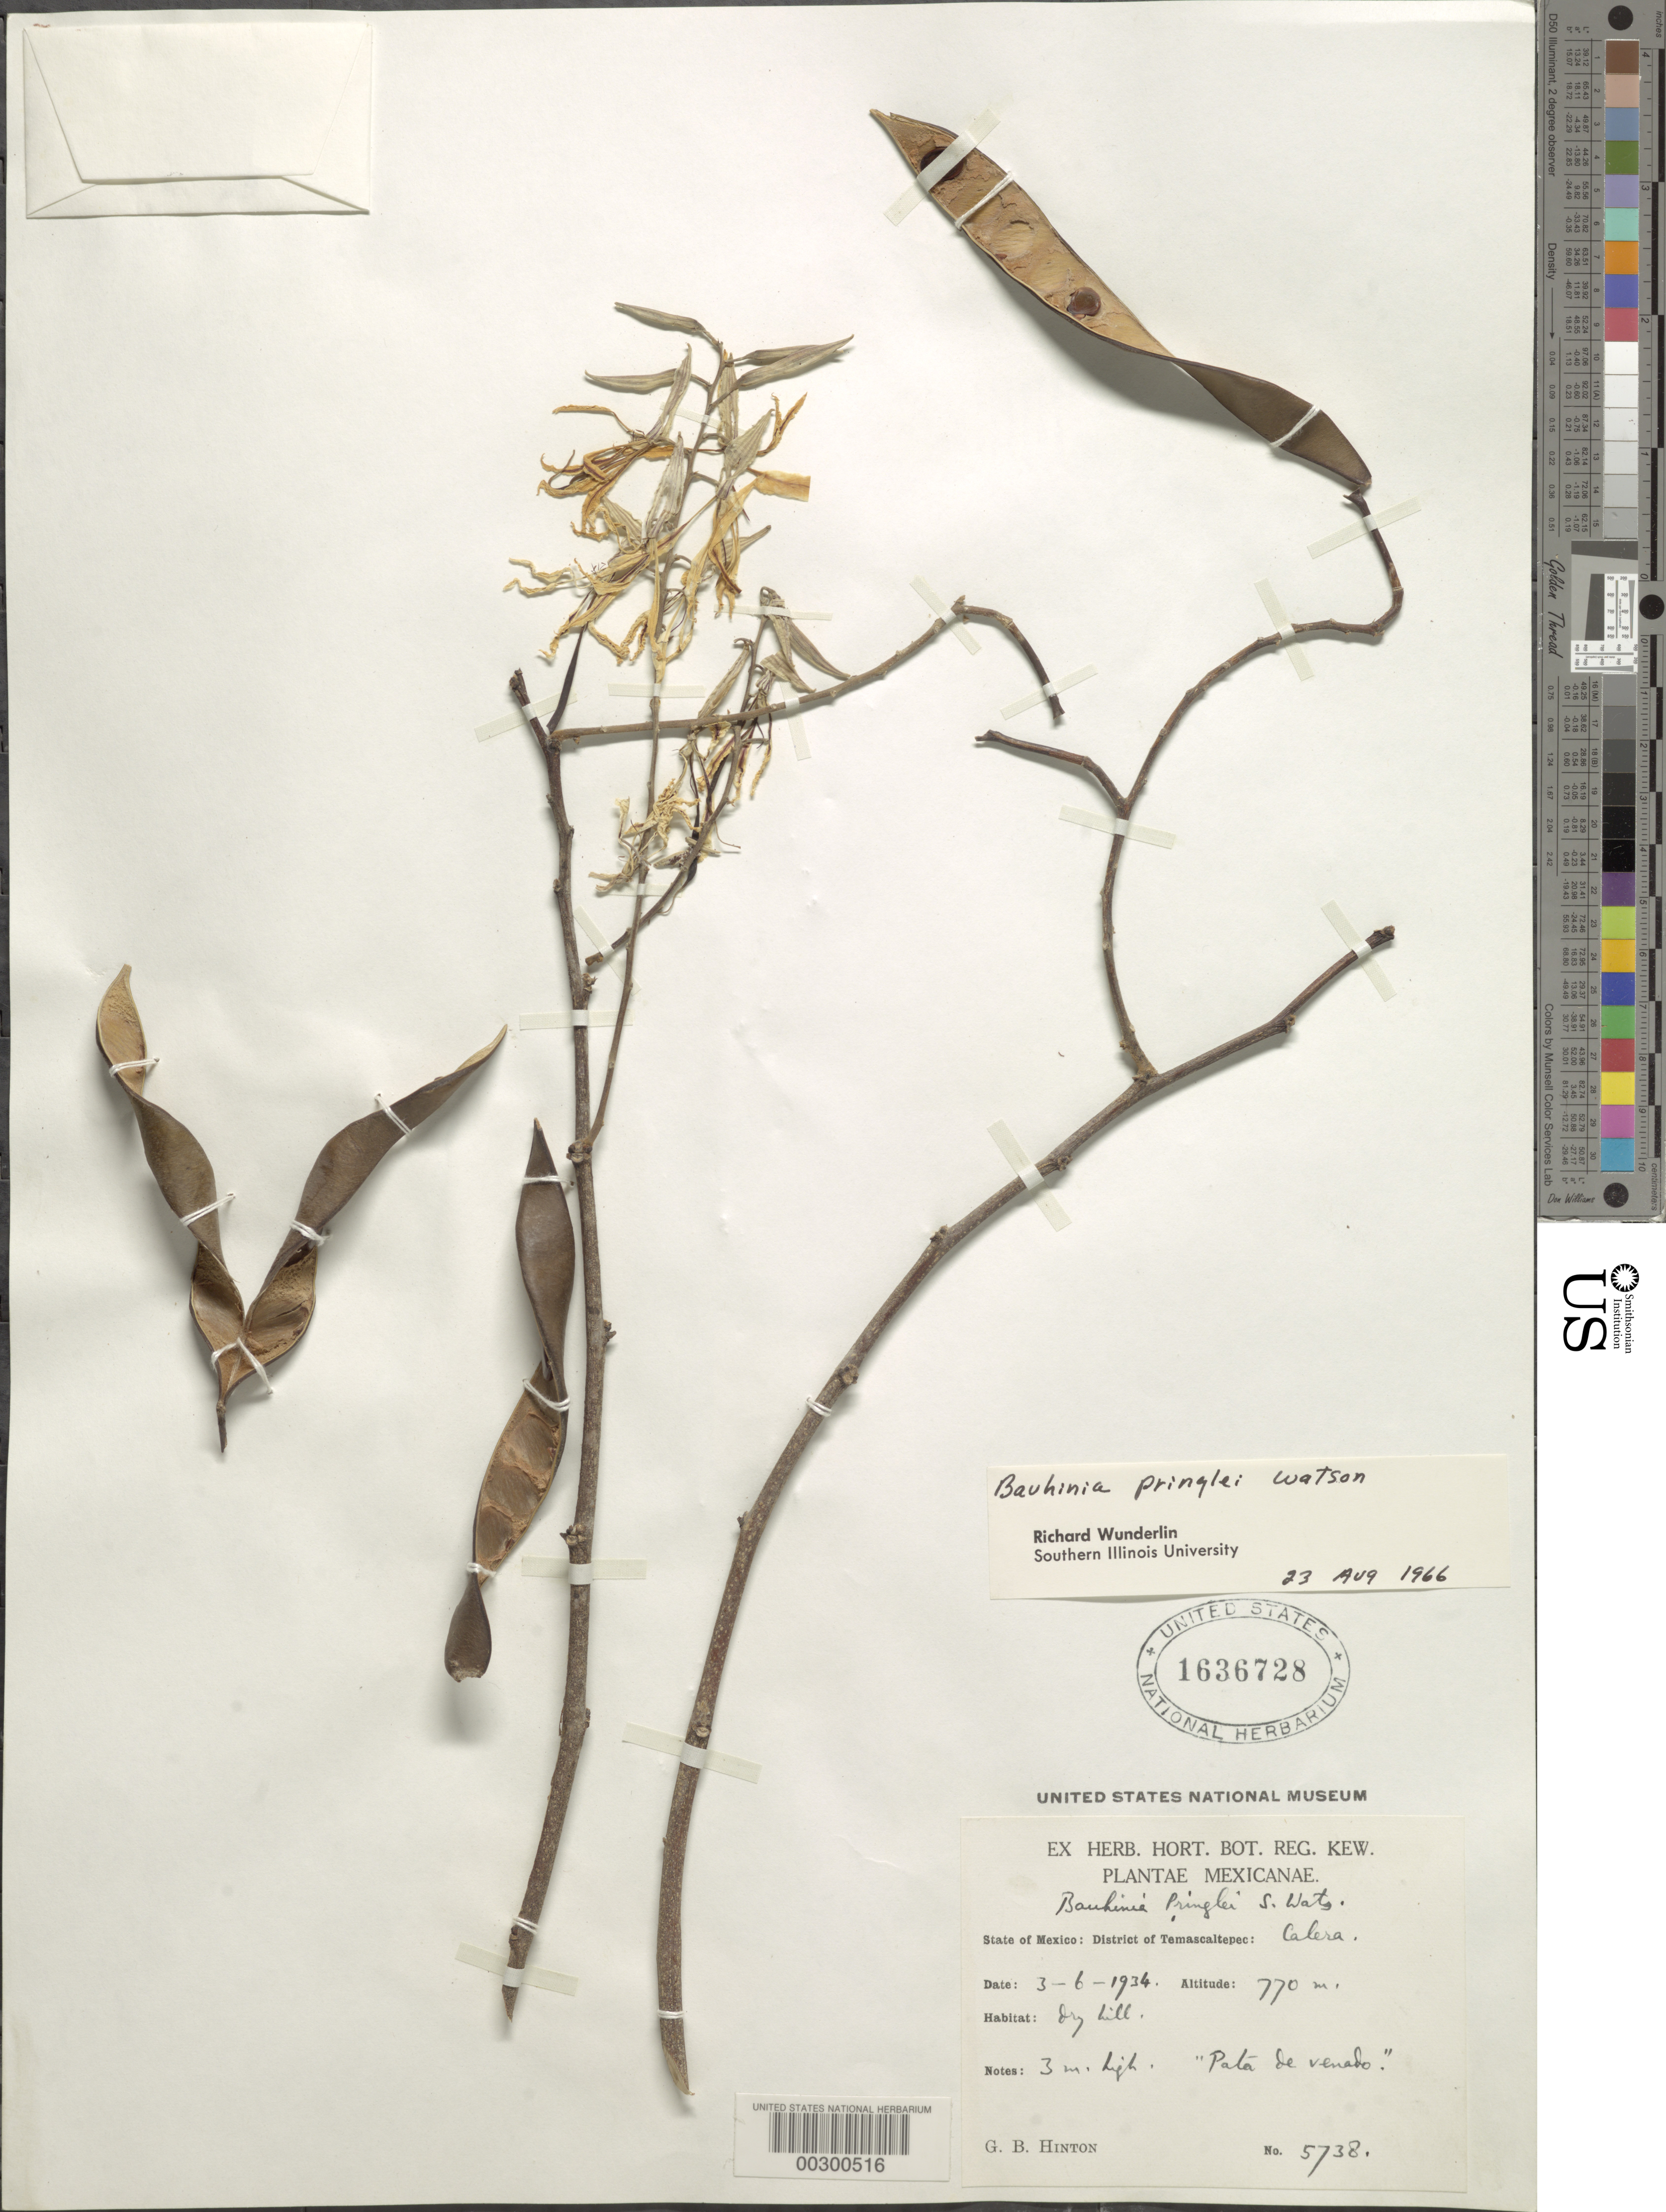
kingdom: Plantae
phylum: Tracheophyta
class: Magnoliopsida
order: Fabales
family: Fabaceae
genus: Bauhinia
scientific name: Bauhinia pringlei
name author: S. Watson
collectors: G. B. Hinton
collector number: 5738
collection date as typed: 06 Mar 1934 or 03 Jun 1934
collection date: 1934-03-06 or 1934-06-03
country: Mexico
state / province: México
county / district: Temascaltepec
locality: Calera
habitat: Dry hill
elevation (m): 770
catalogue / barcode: US 1636728